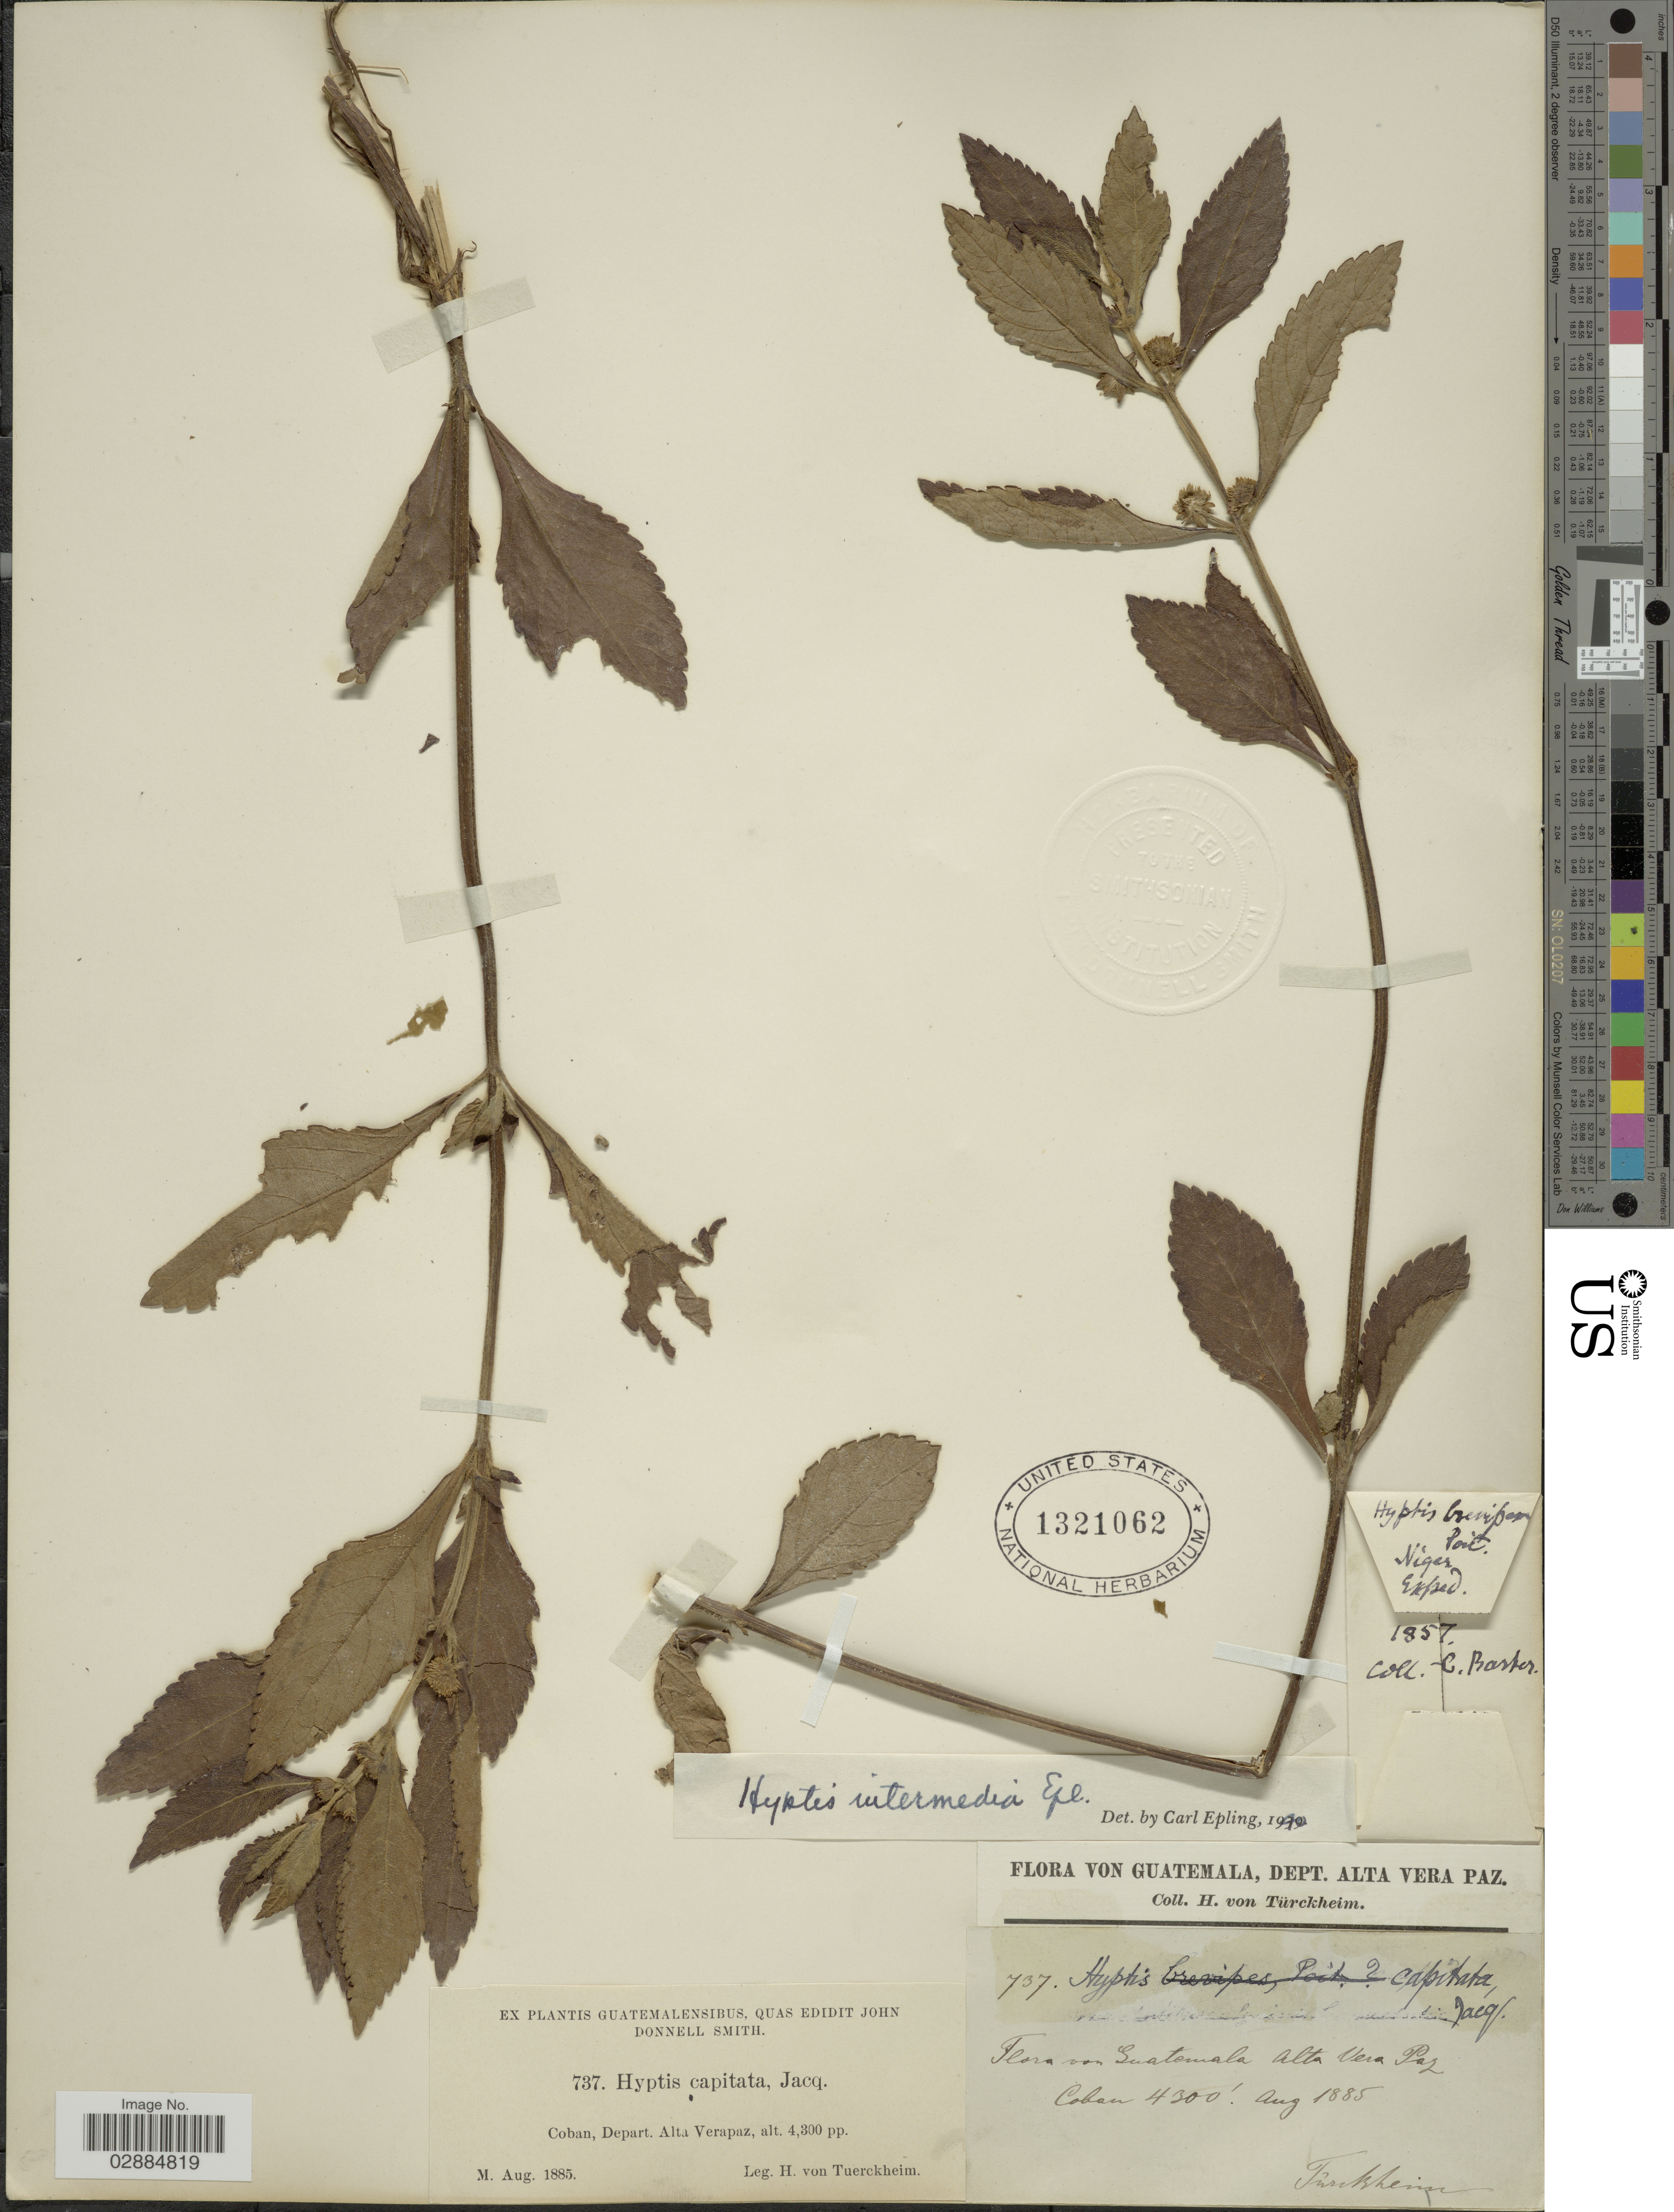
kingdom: Plantae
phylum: Tracheophyta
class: Magnoliopsida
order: Lamiales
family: Lamiaceae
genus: Hyptis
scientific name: Hyptis intermedia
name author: Epling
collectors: H. von Türckheim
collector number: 737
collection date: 1885-08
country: Guatemala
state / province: Alta Verapaz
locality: Dept. Alta Vera Paz, Coban.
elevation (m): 1311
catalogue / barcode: US 1321062